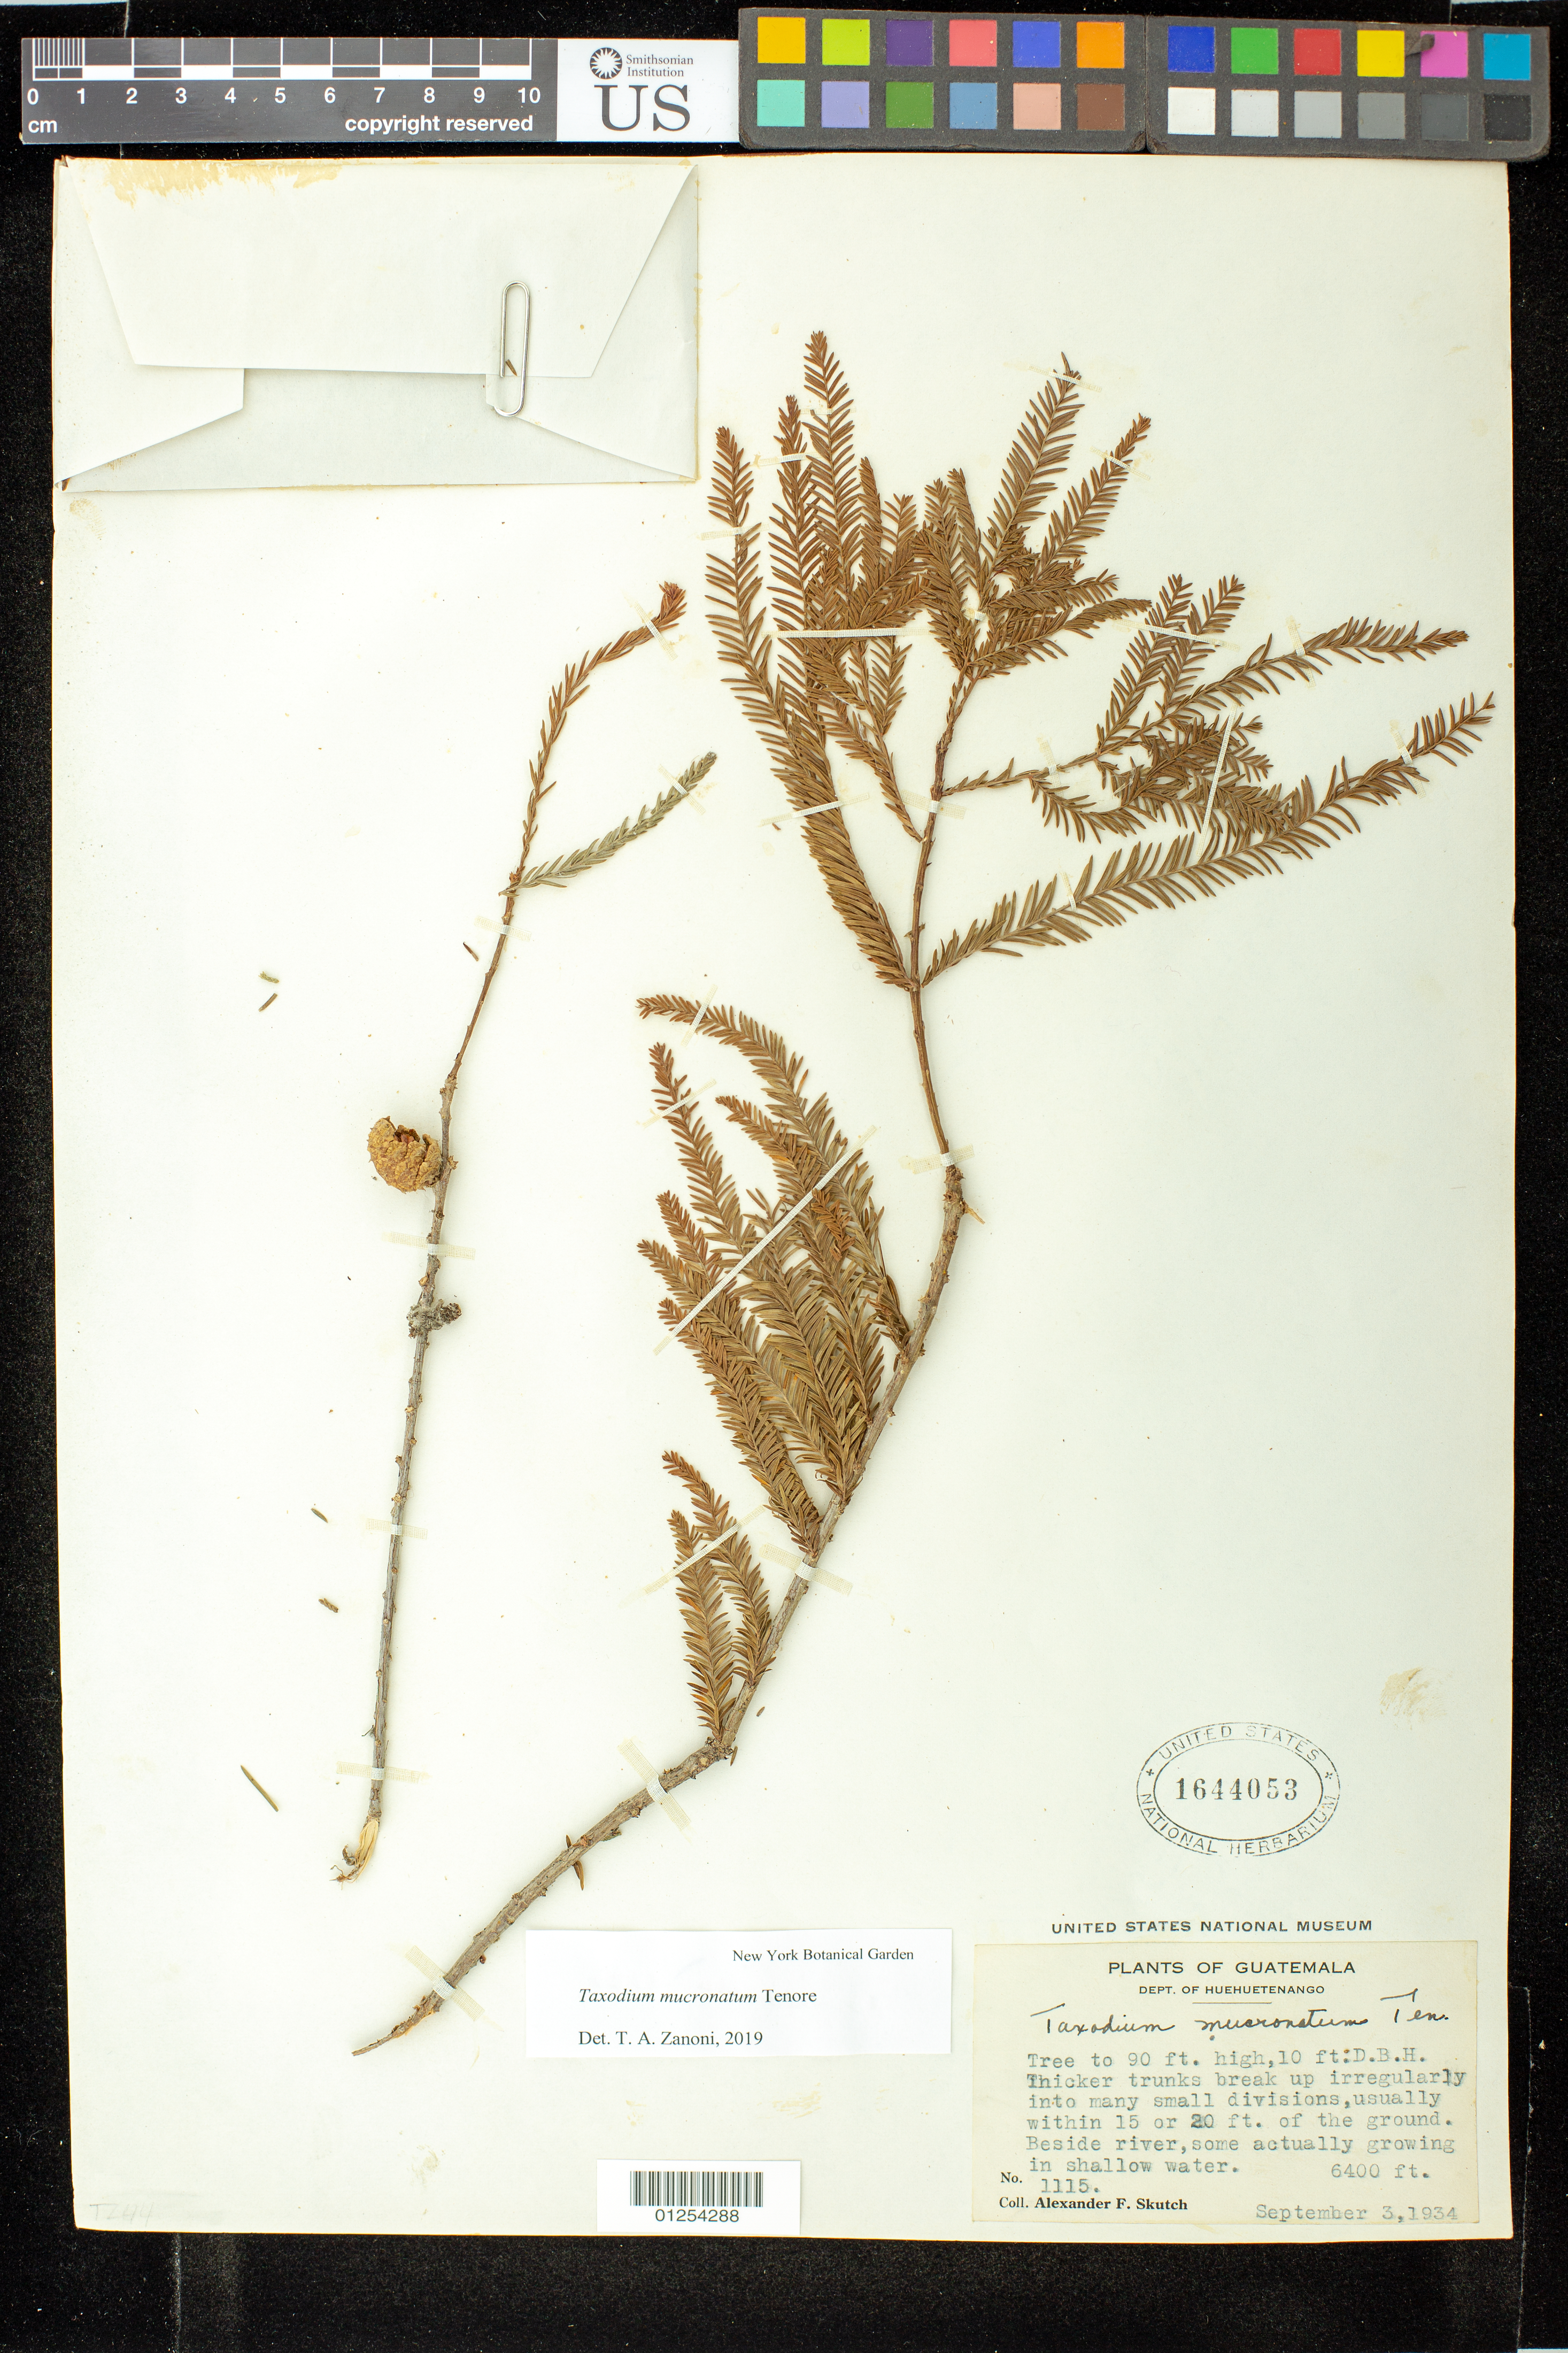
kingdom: Plantae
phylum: Tracheophyta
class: Pinopsida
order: Pinales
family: Cupressaceae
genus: Taxodium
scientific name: Taxodium mucronatum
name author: Ten.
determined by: Zanoni, T. A., (NY), New York Botanical Garden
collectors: A. F. Skutch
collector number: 1115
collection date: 1934-09-03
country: Guatemala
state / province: Huehuetenango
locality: Dept. of Huehuetenango, Beside stream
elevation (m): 1951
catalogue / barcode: US 1644053